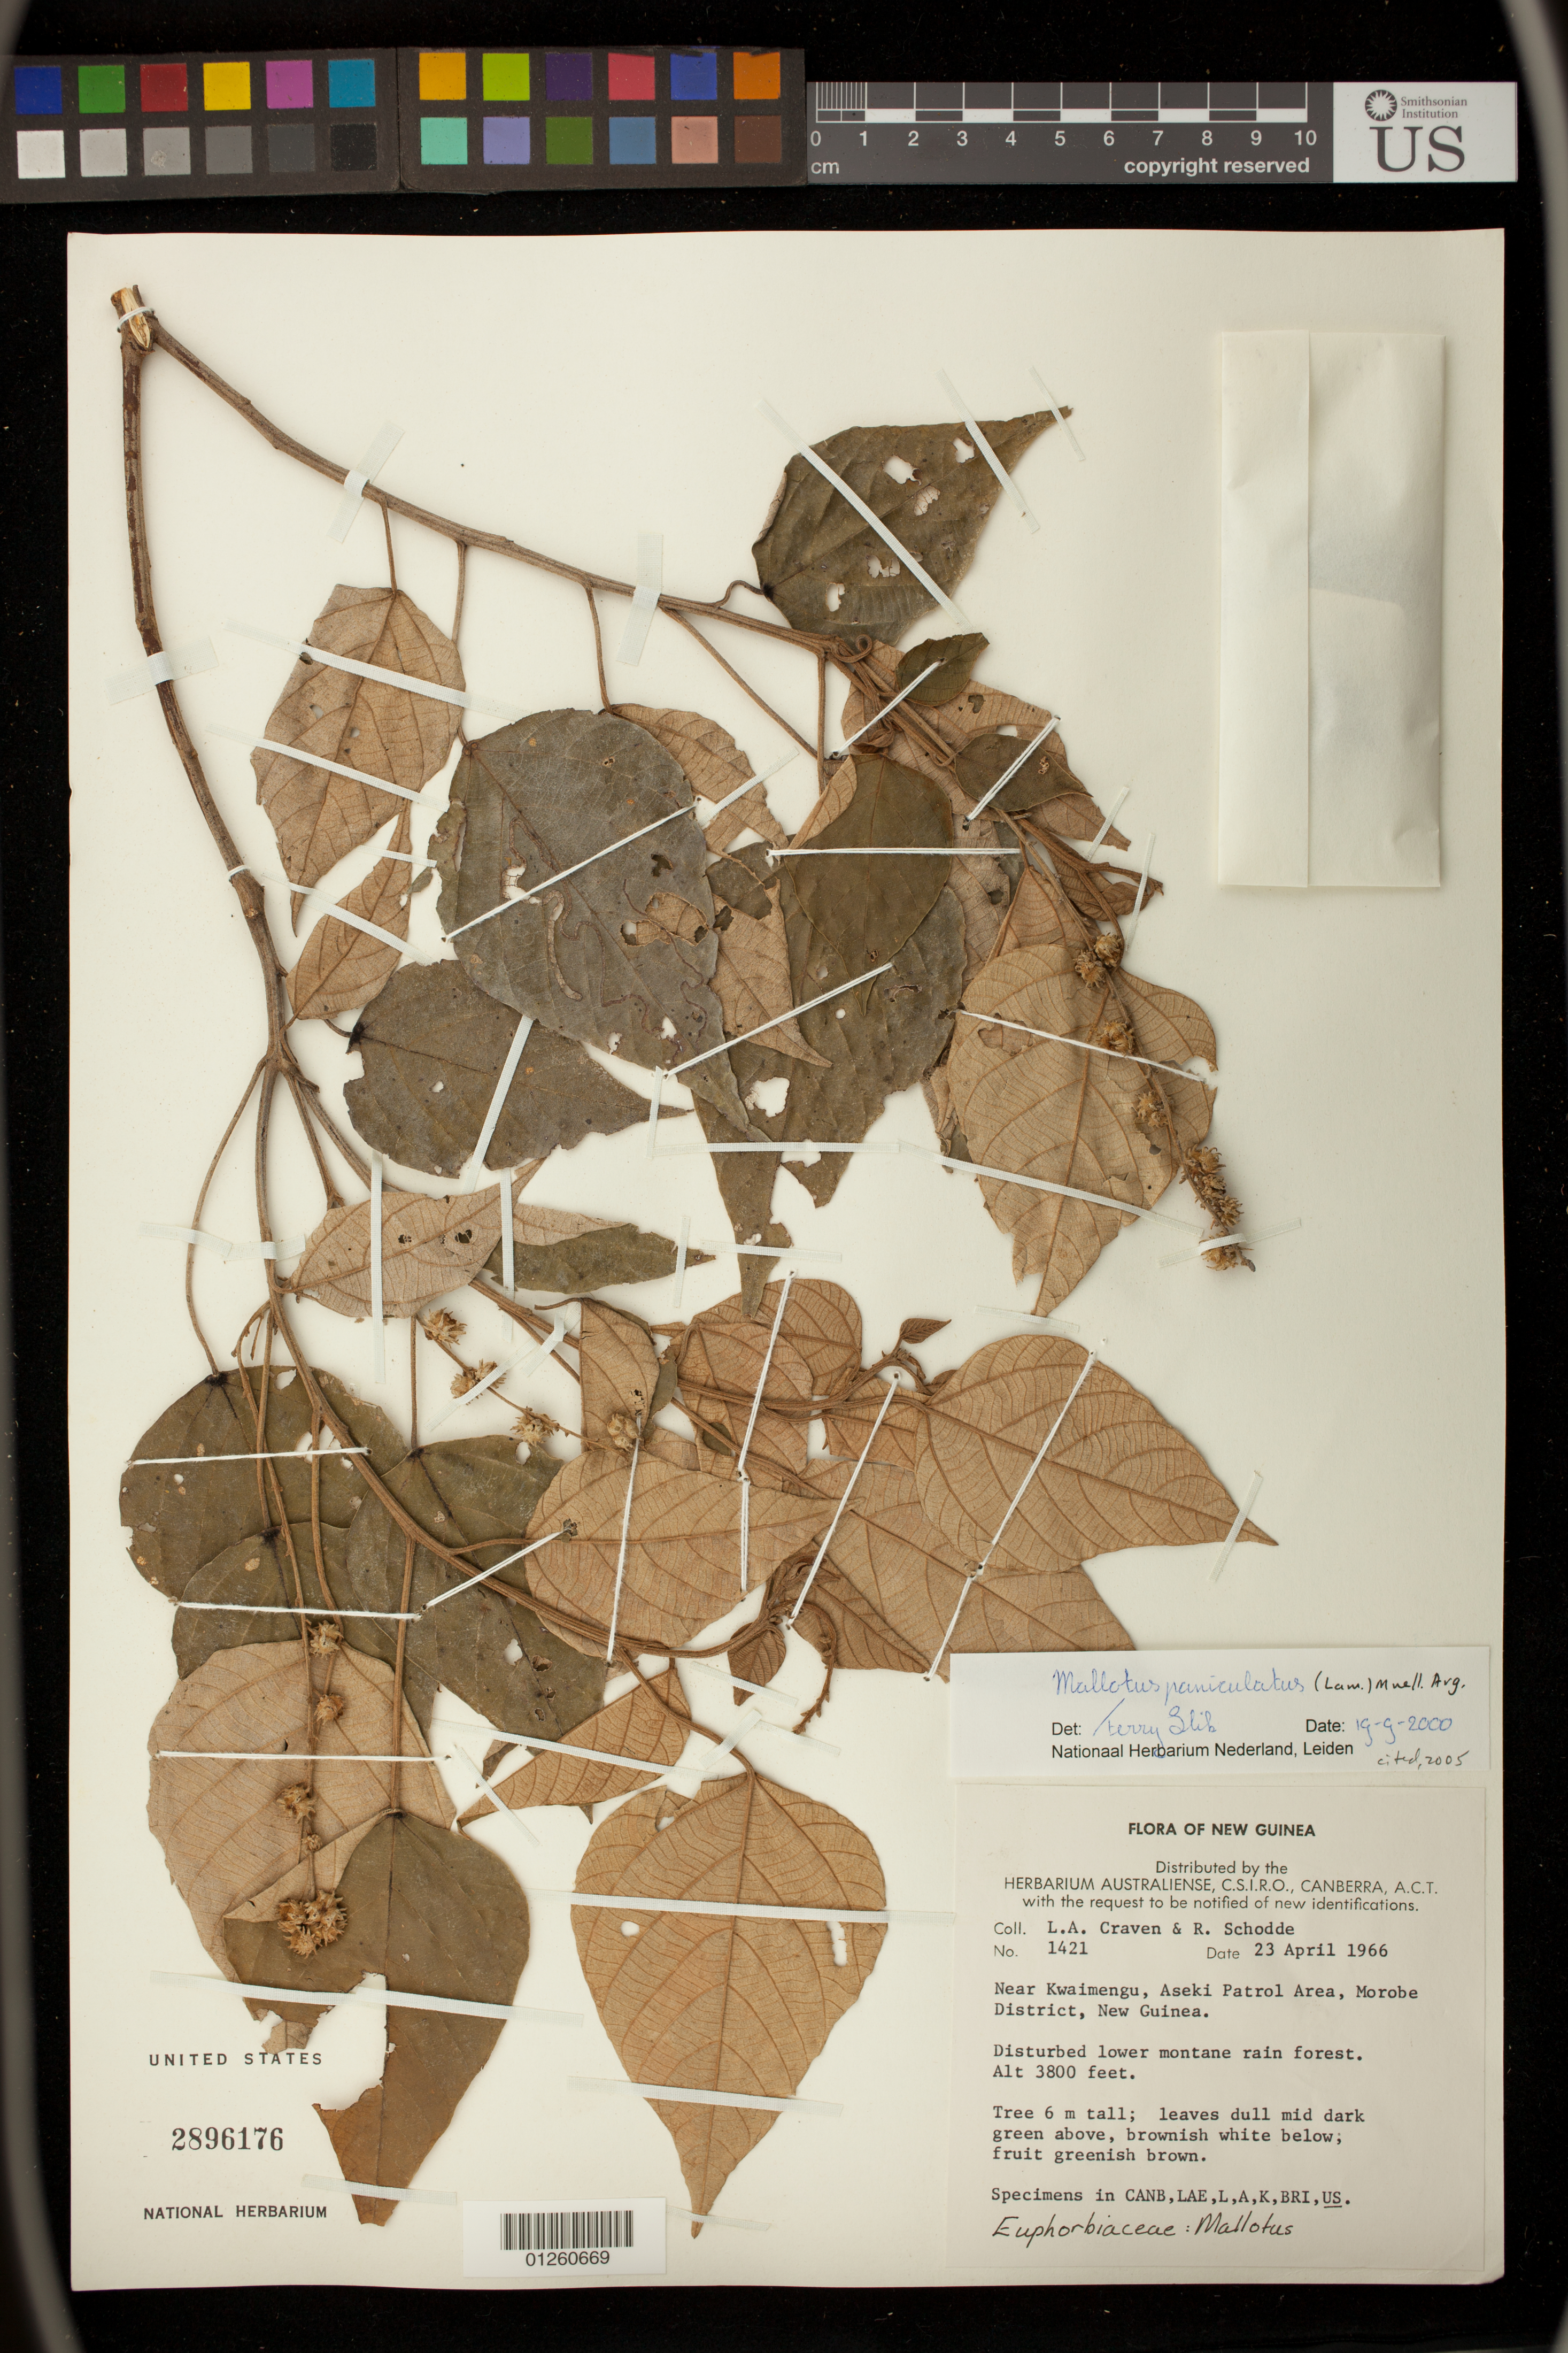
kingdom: Plantae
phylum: Tracheophyta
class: Magnoliopsida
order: Malpighiales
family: Euphorbiaceae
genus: Mallotus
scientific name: Mallotus paniculatus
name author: (Lam.) Müll. Arg.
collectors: L. A. Craven & L. Craven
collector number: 1421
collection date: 1966-04-23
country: Papua New Guinea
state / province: Morobe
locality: Near Kwaimengu, Aseki Patrol Area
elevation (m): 1158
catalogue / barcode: US 2896176